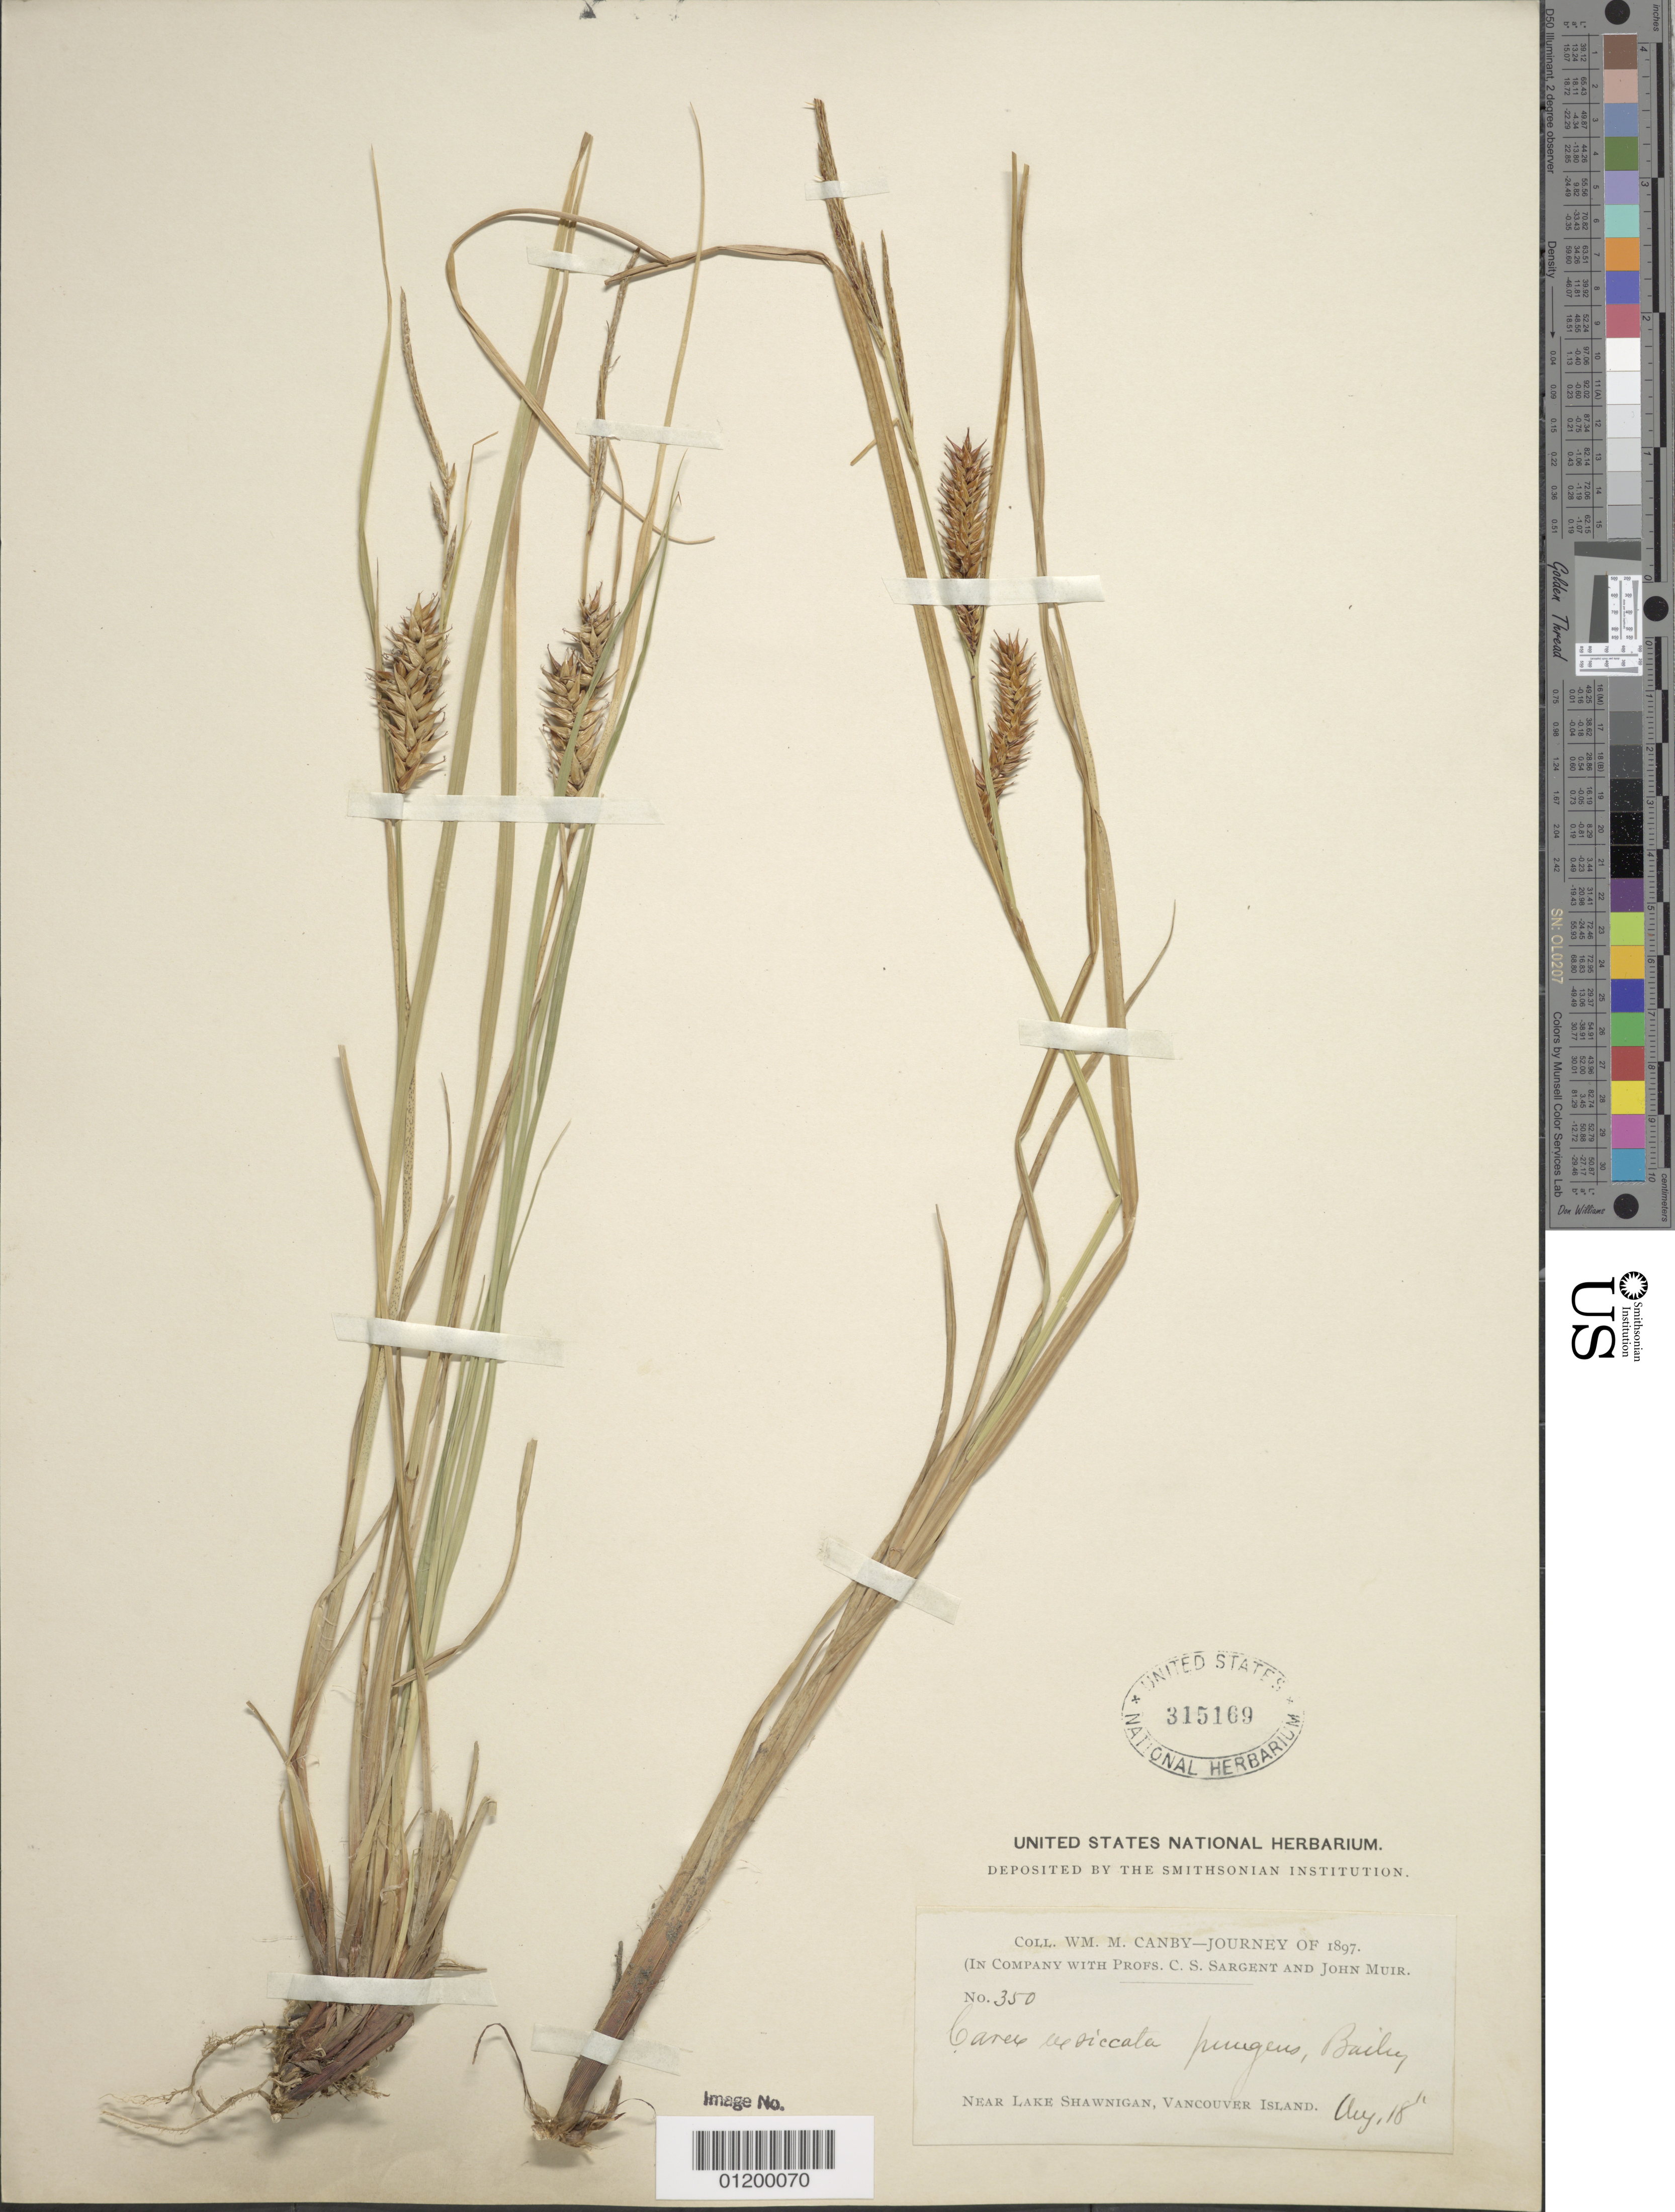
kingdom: Plantae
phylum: Tracheophyta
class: Liliopsida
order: Poales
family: Cyperaceae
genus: Carex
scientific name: Carex exsiccata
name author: L.H. Bailey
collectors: W. M. Canby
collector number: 350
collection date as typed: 18 Aug 1897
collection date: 1897-08-18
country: Canada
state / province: British Columbia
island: Vancouver Island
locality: Lake Shawnigan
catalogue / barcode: US 315169